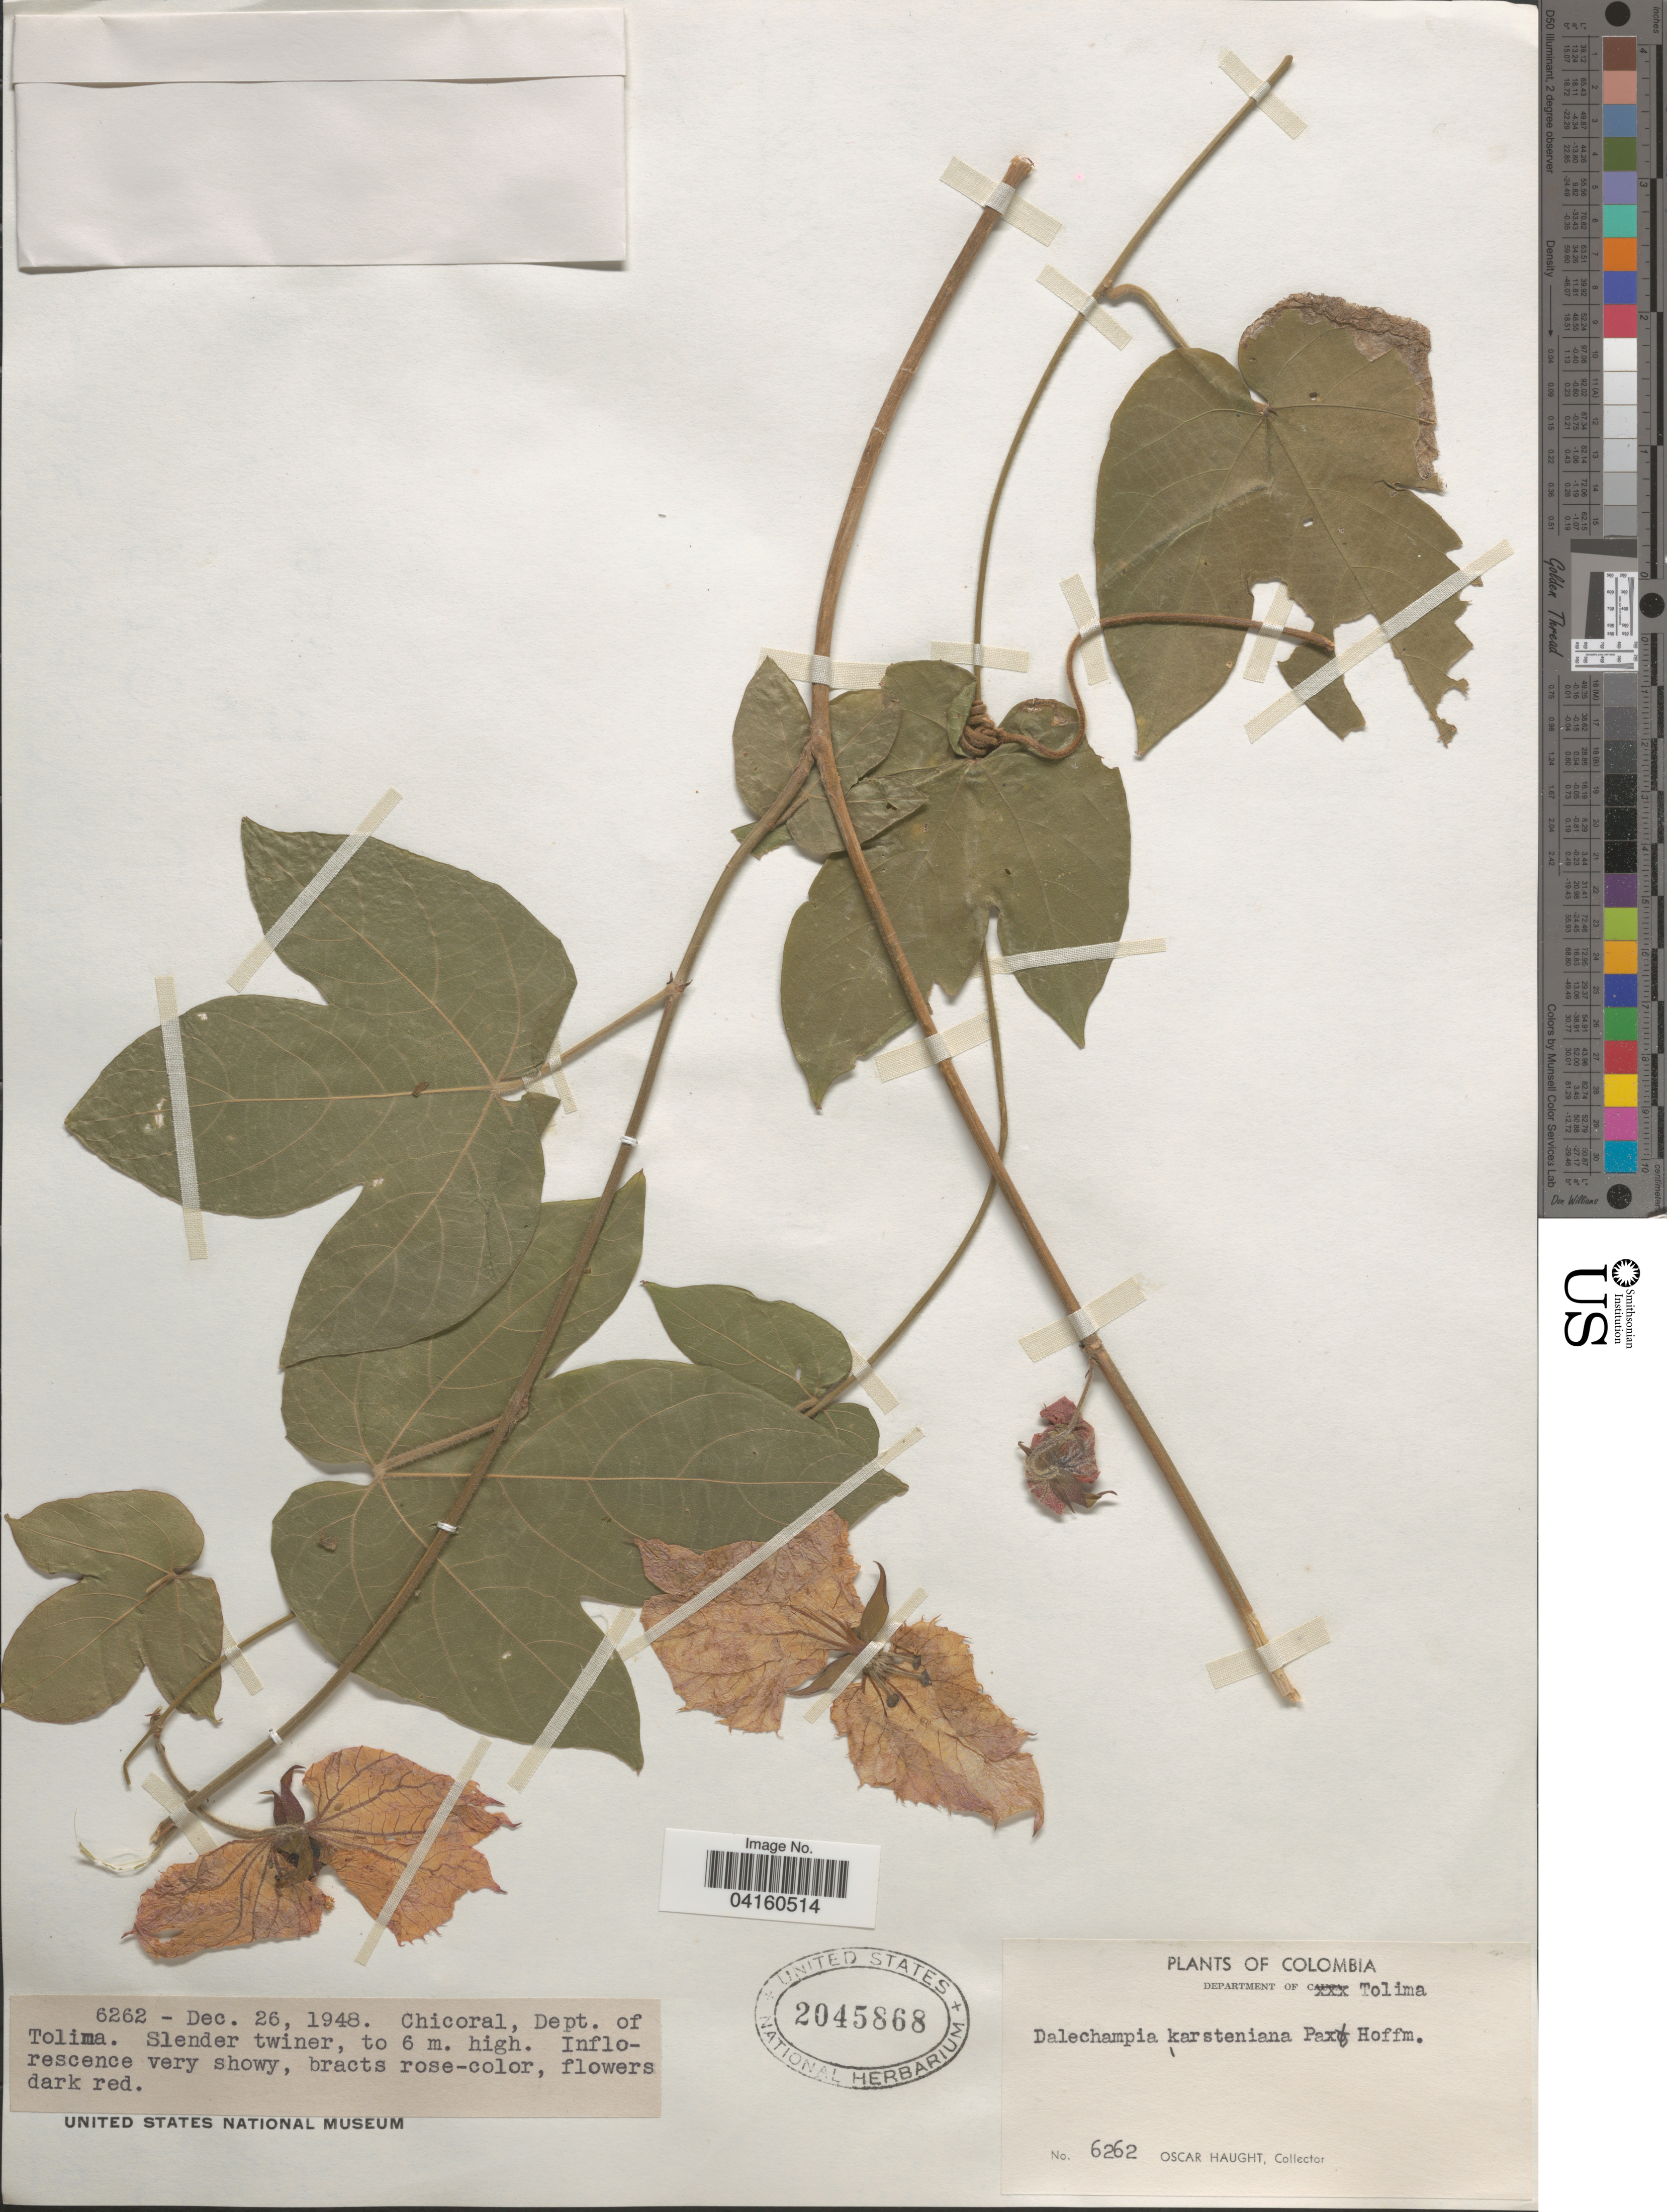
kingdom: Plantae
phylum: Tracheophyta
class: Magnoliopsida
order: Malpighiales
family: Euphorbiaceae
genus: Dalechampia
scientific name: Dalechampia karsteniana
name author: Pax & K. Hoffm.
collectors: O. L. Haught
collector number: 6262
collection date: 1948-12-26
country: Colombia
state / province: Tolima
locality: Chicoral, Dept. of Tolima.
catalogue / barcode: US 2045868